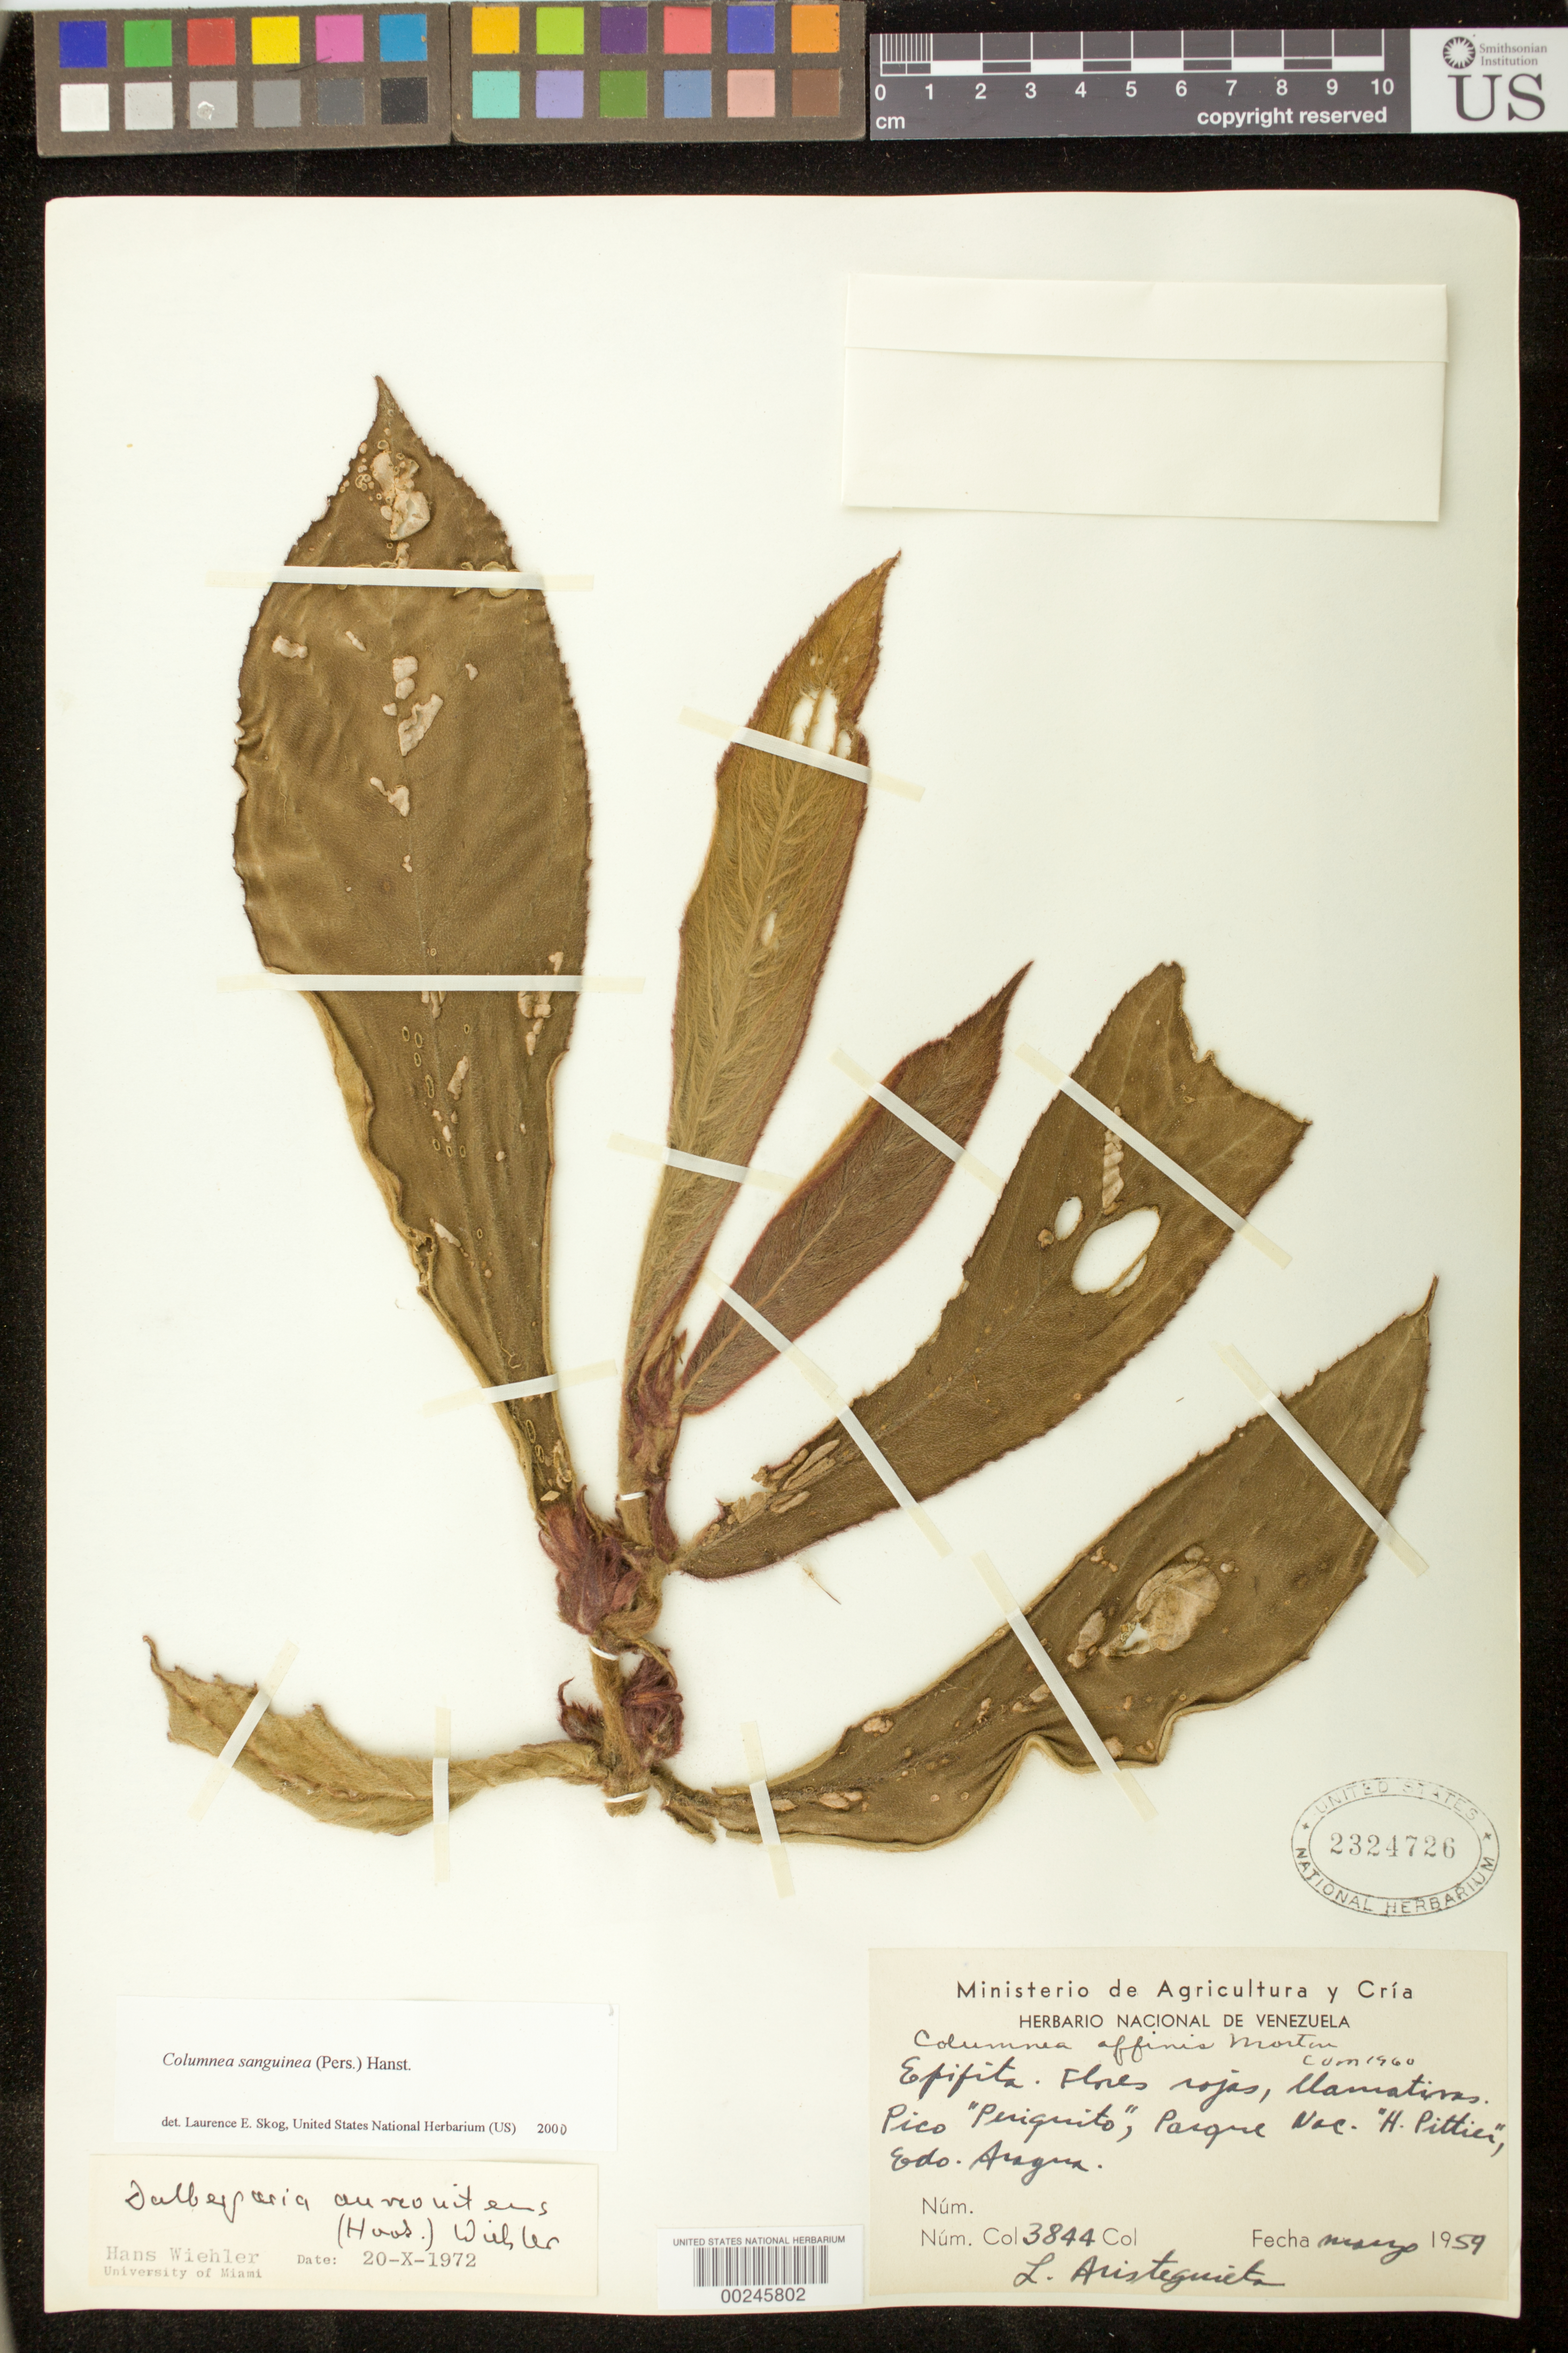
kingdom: Plantae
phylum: Tracheophyta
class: Magnoliopsida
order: Lamiales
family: Gesneriaceae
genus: Columnea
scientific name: Columnea sanguinea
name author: (Pers.) Hanst.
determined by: Skog, Laurence E.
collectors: L. Aristeguieta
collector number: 3844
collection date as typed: Mar 1959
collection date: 1959-03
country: Venezuela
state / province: Aragua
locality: Pico "Periquito", Parque Nac. "H. Pittier"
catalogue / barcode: US 2324726